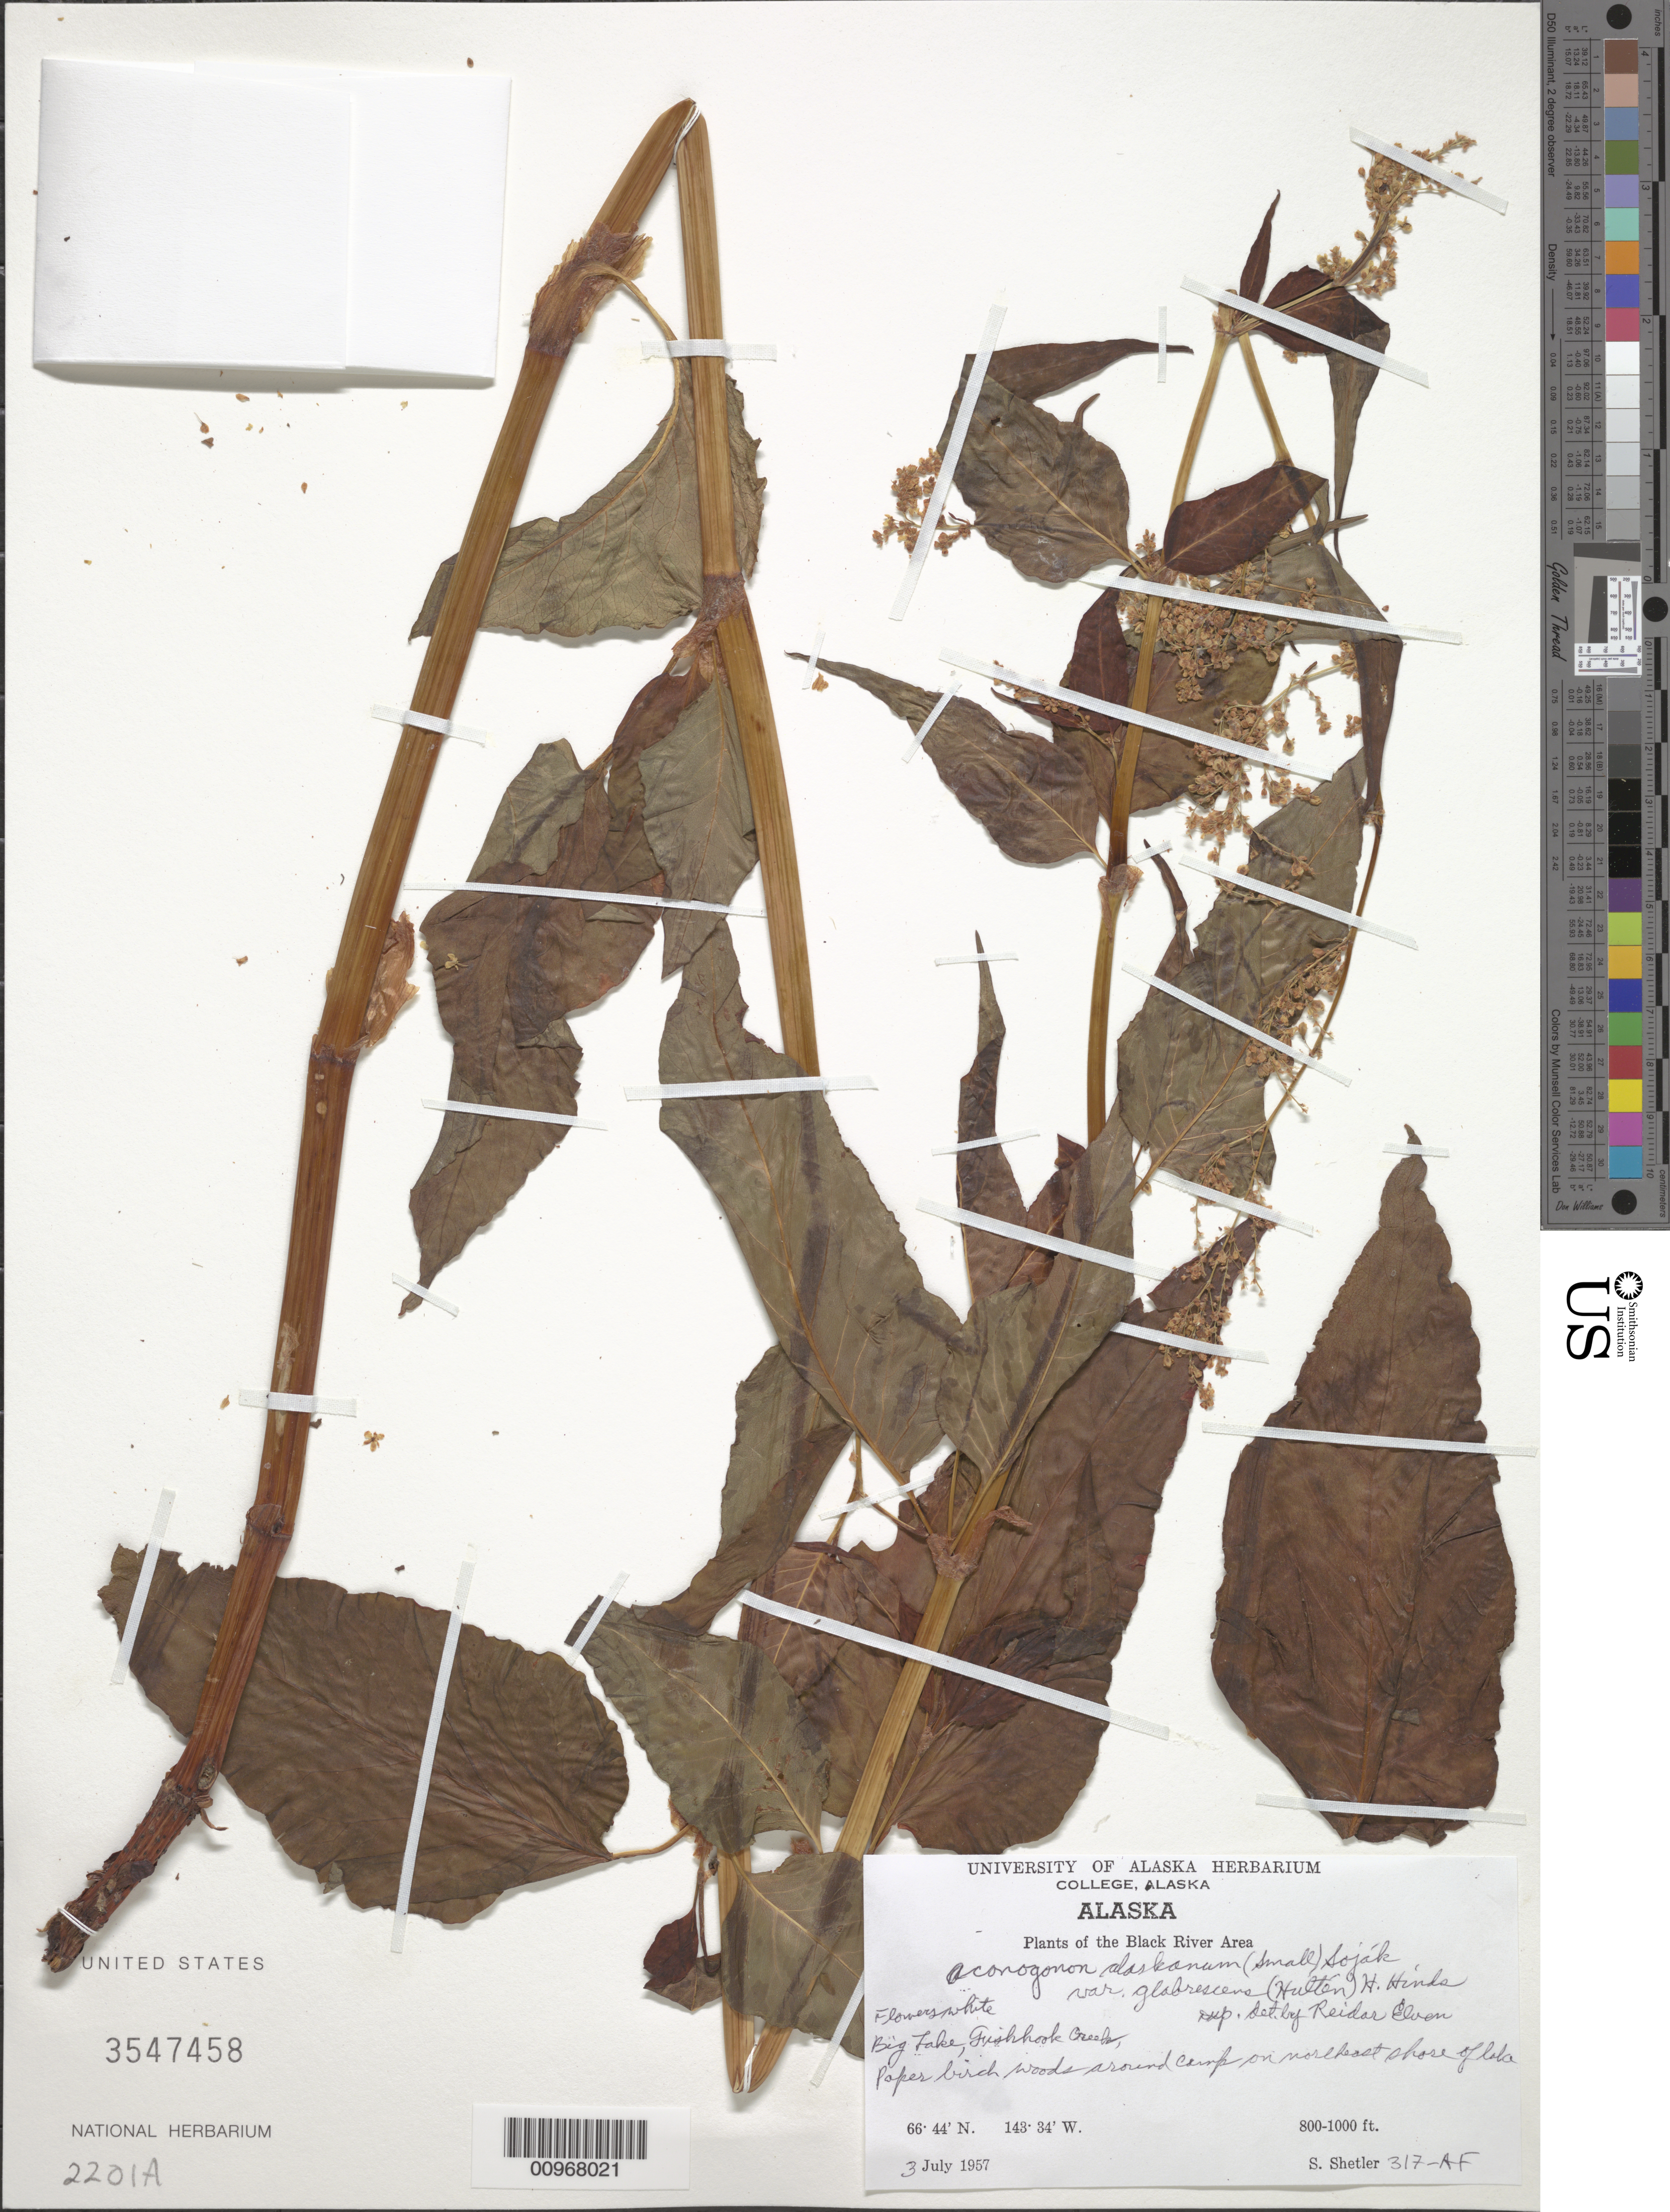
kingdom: Plantae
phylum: Tracheophyta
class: Magnoliopsida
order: Caryophyllales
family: Polygonaceae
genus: Koenigia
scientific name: Koenigia alaskana var. glabrescens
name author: (Hultén) T.M. Schust. & Reveal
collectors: S. Shetler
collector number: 317-AF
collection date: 1957-07-03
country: United States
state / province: Alaska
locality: The Black River Area. Big Lake, Fishhook Creek.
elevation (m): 244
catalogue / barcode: US 3547458